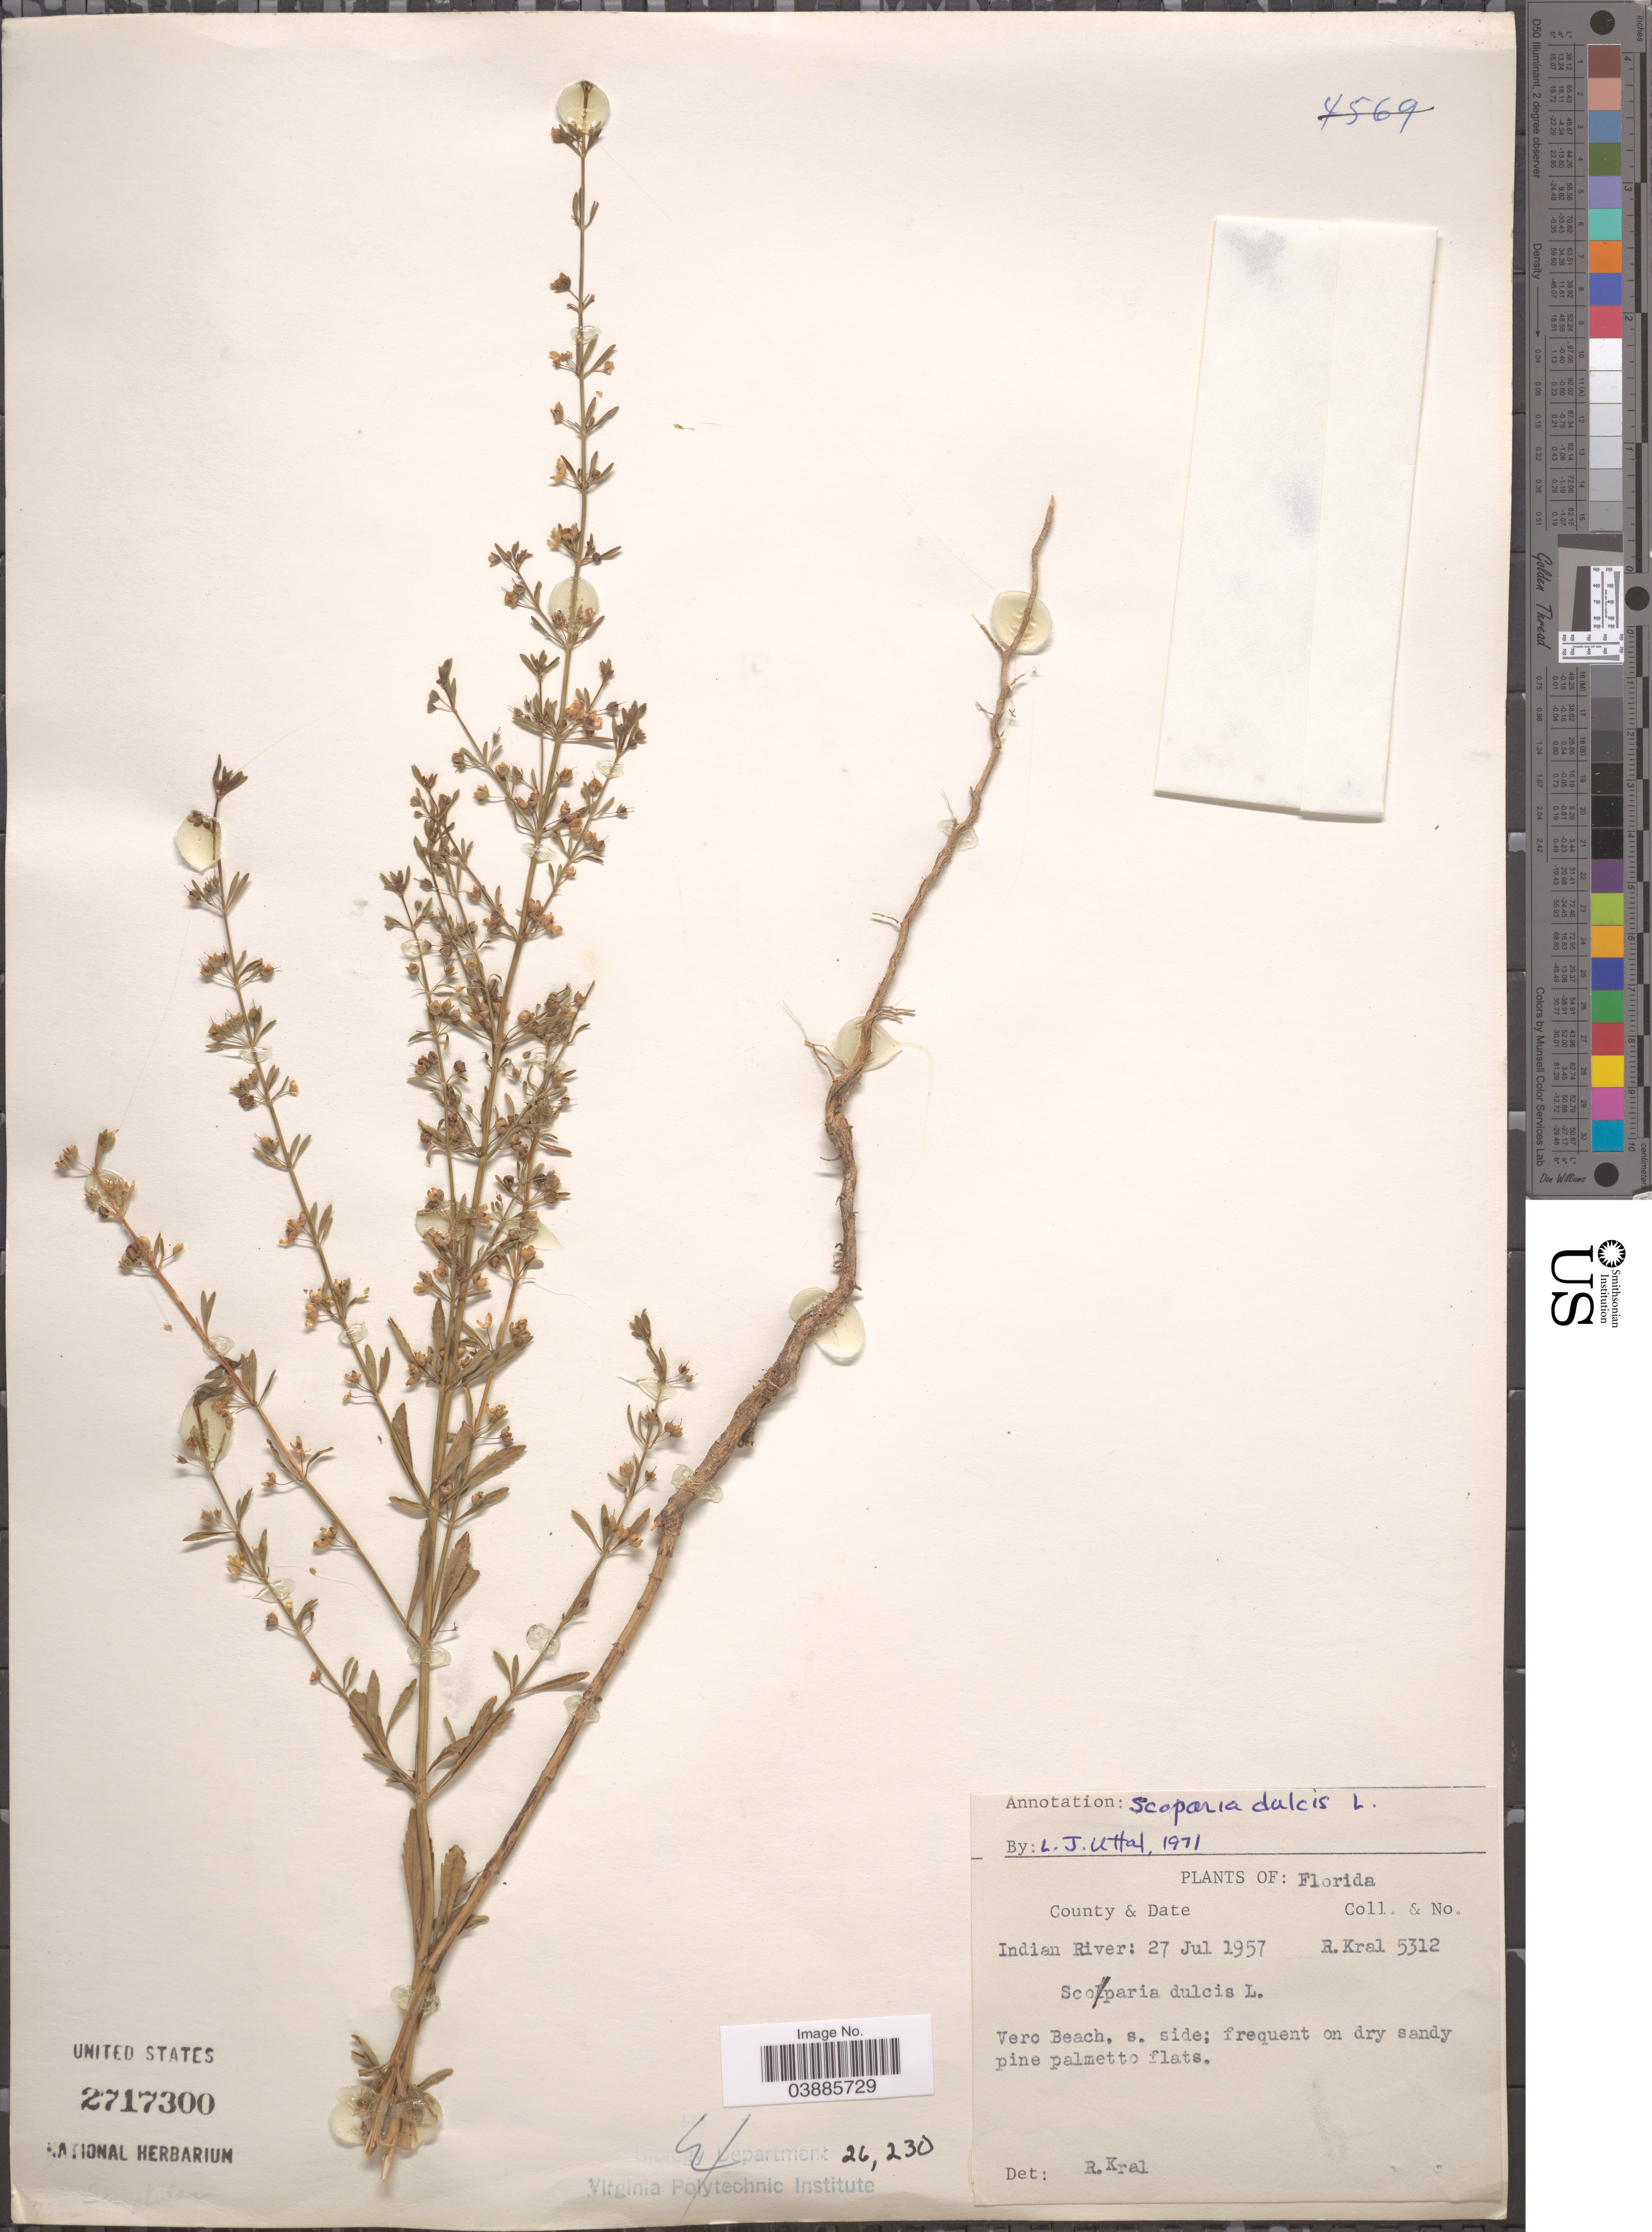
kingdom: Plantae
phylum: Tracheophyta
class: Magnoliopsida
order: Lamiales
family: Plantaginaceae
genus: Scoparia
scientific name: Scoparia dulcis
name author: L.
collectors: R. Kral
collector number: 5312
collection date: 1957-07-27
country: United States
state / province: Florida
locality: County Indian River. Vero Beach, s. side; frequent on dry sandy pine palmetto flats.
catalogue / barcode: US 2717300